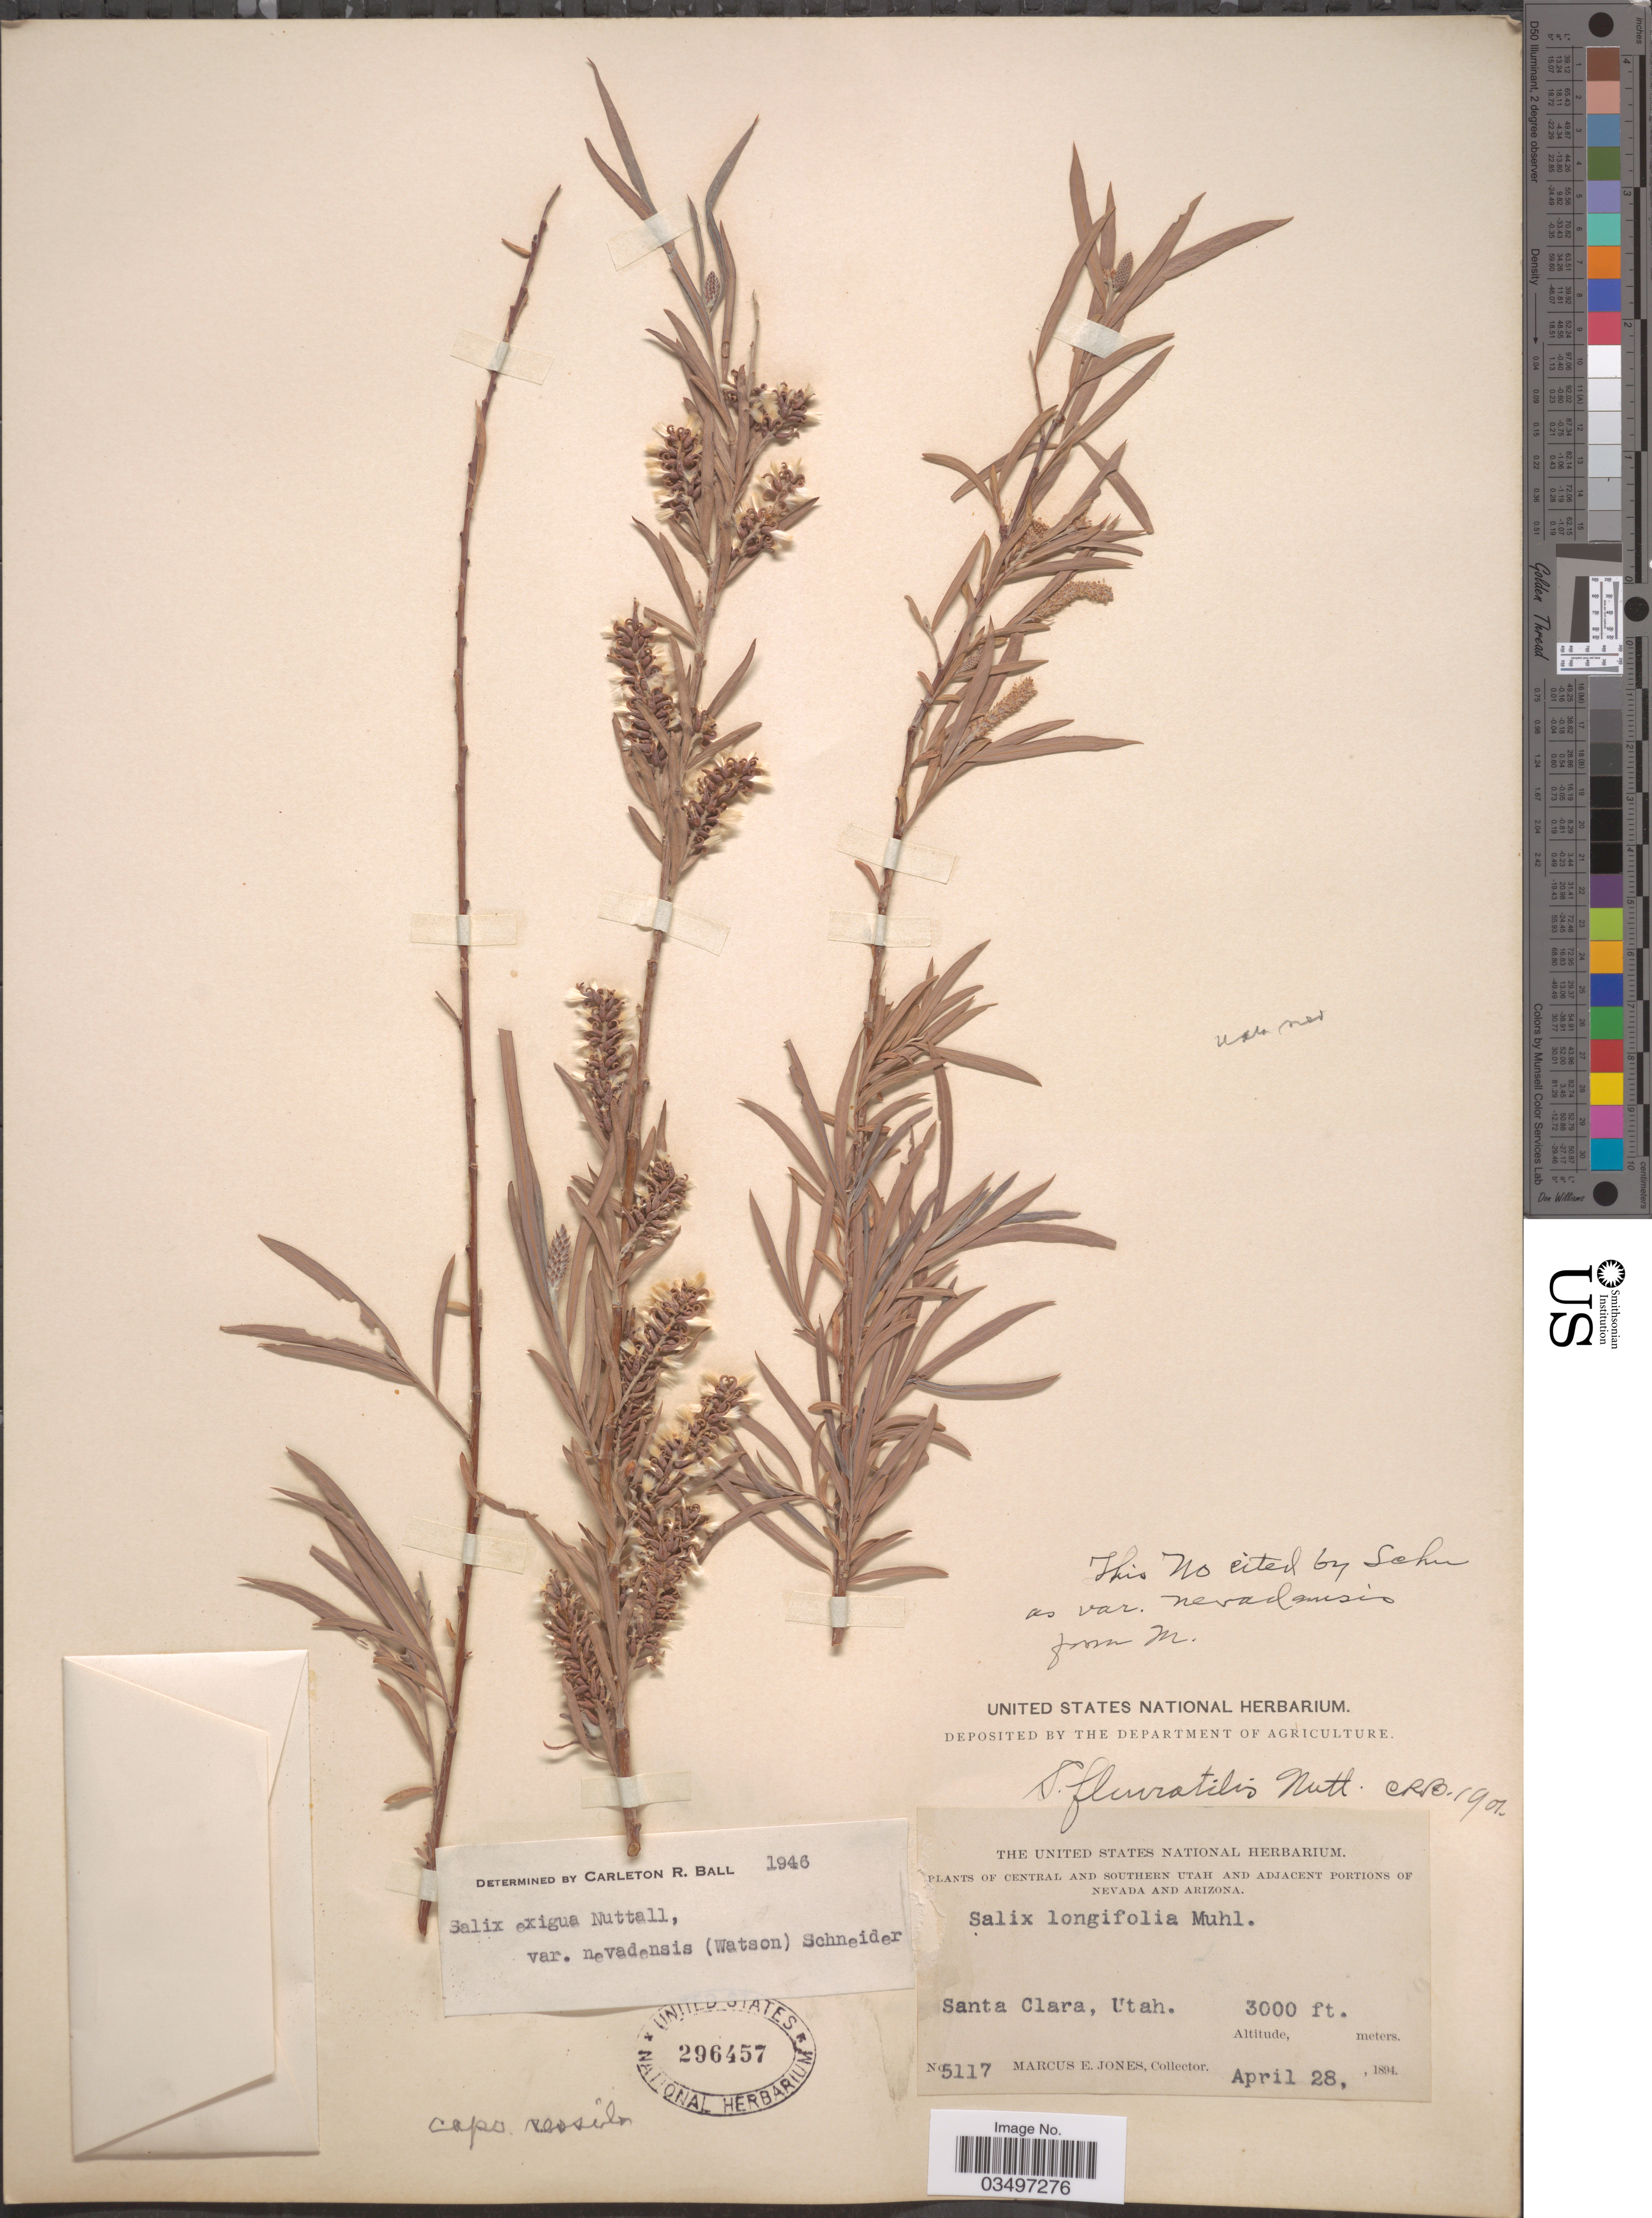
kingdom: Plantae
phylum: Tracheophyta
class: Magnoliopsida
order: Malpighiales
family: Salicaceae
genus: Salix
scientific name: Salix exigua var. nevadensis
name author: (S. Watson) C.K. Schneid.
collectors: M. E. Jones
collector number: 5117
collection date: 1894-04-28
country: United States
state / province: Utah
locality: Central and Southern Utah, Santa Clara.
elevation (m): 914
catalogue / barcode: US 296457